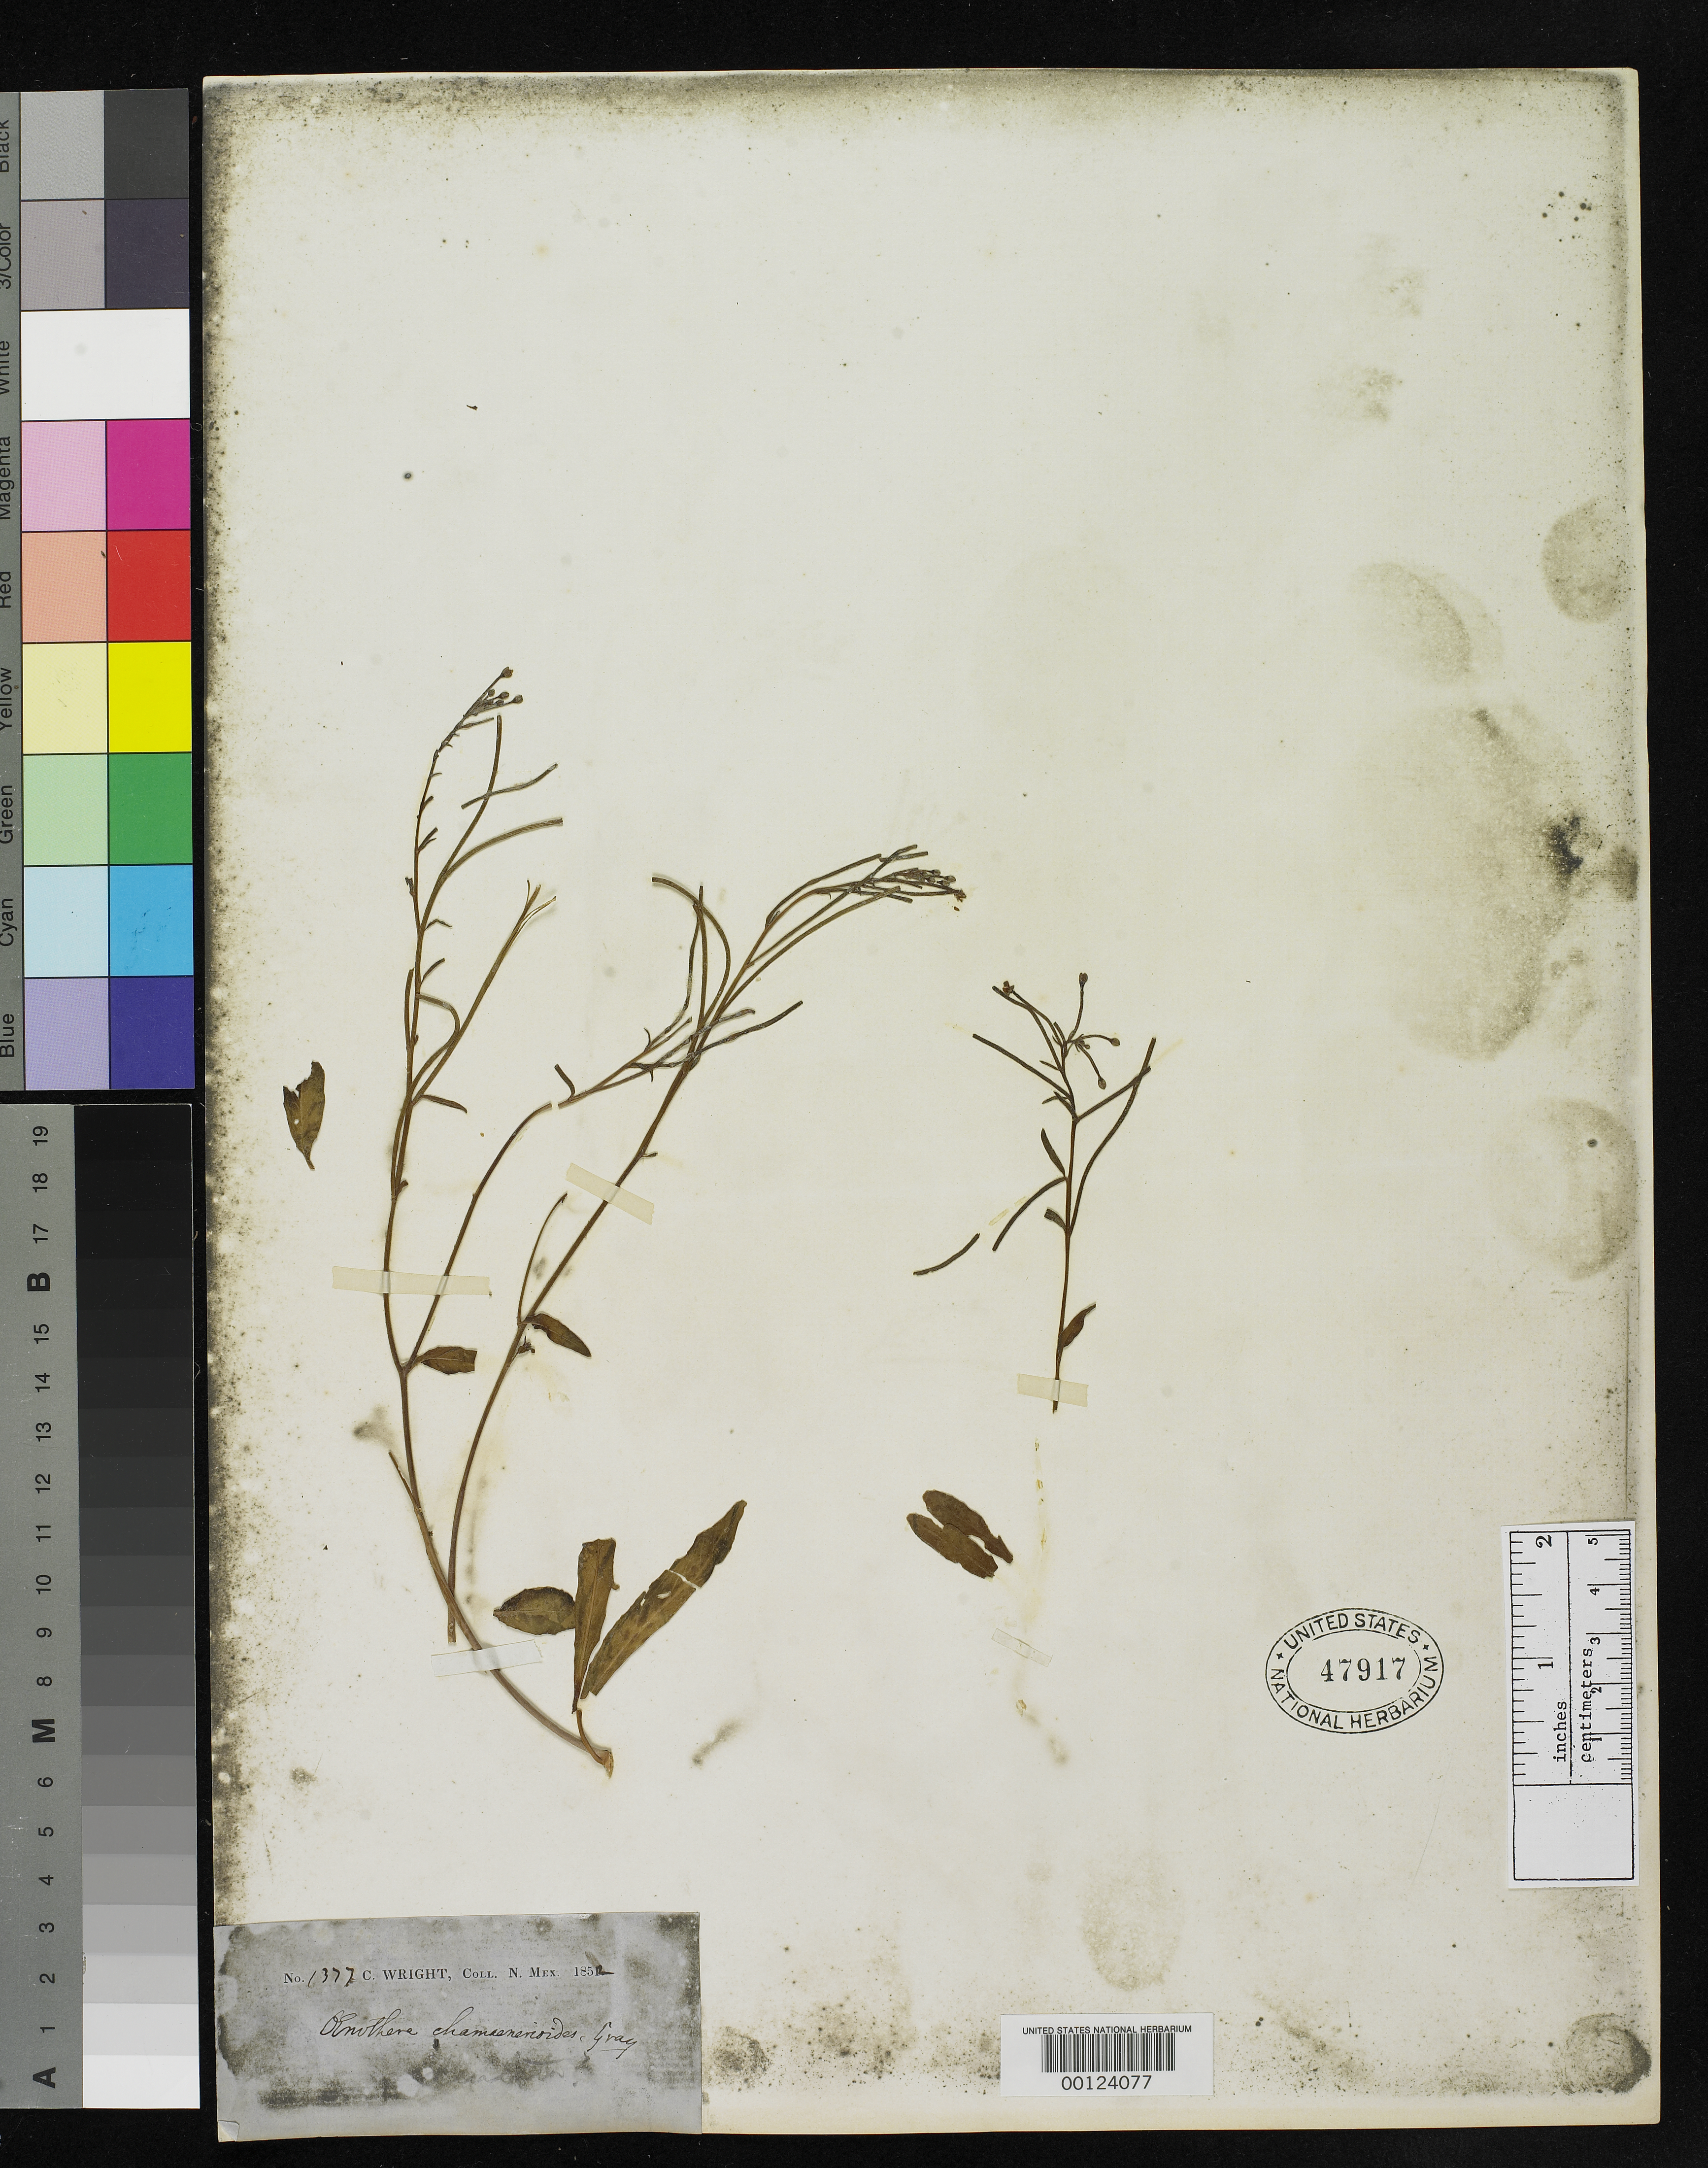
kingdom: Plantae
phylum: Tracheophyta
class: Magnoliopsida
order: Myrtales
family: Onagraceae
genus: Oenothera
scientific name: Oenothera chamaenerioides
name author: A. Gray ex S. Watson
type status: Type Collection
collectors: C. Wright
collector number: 1377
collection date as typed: Mar 1852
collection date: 1852-03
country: United States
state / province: Texas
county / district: El Paso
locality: Along Rio Grande near El Paso.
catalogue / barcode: US 47917